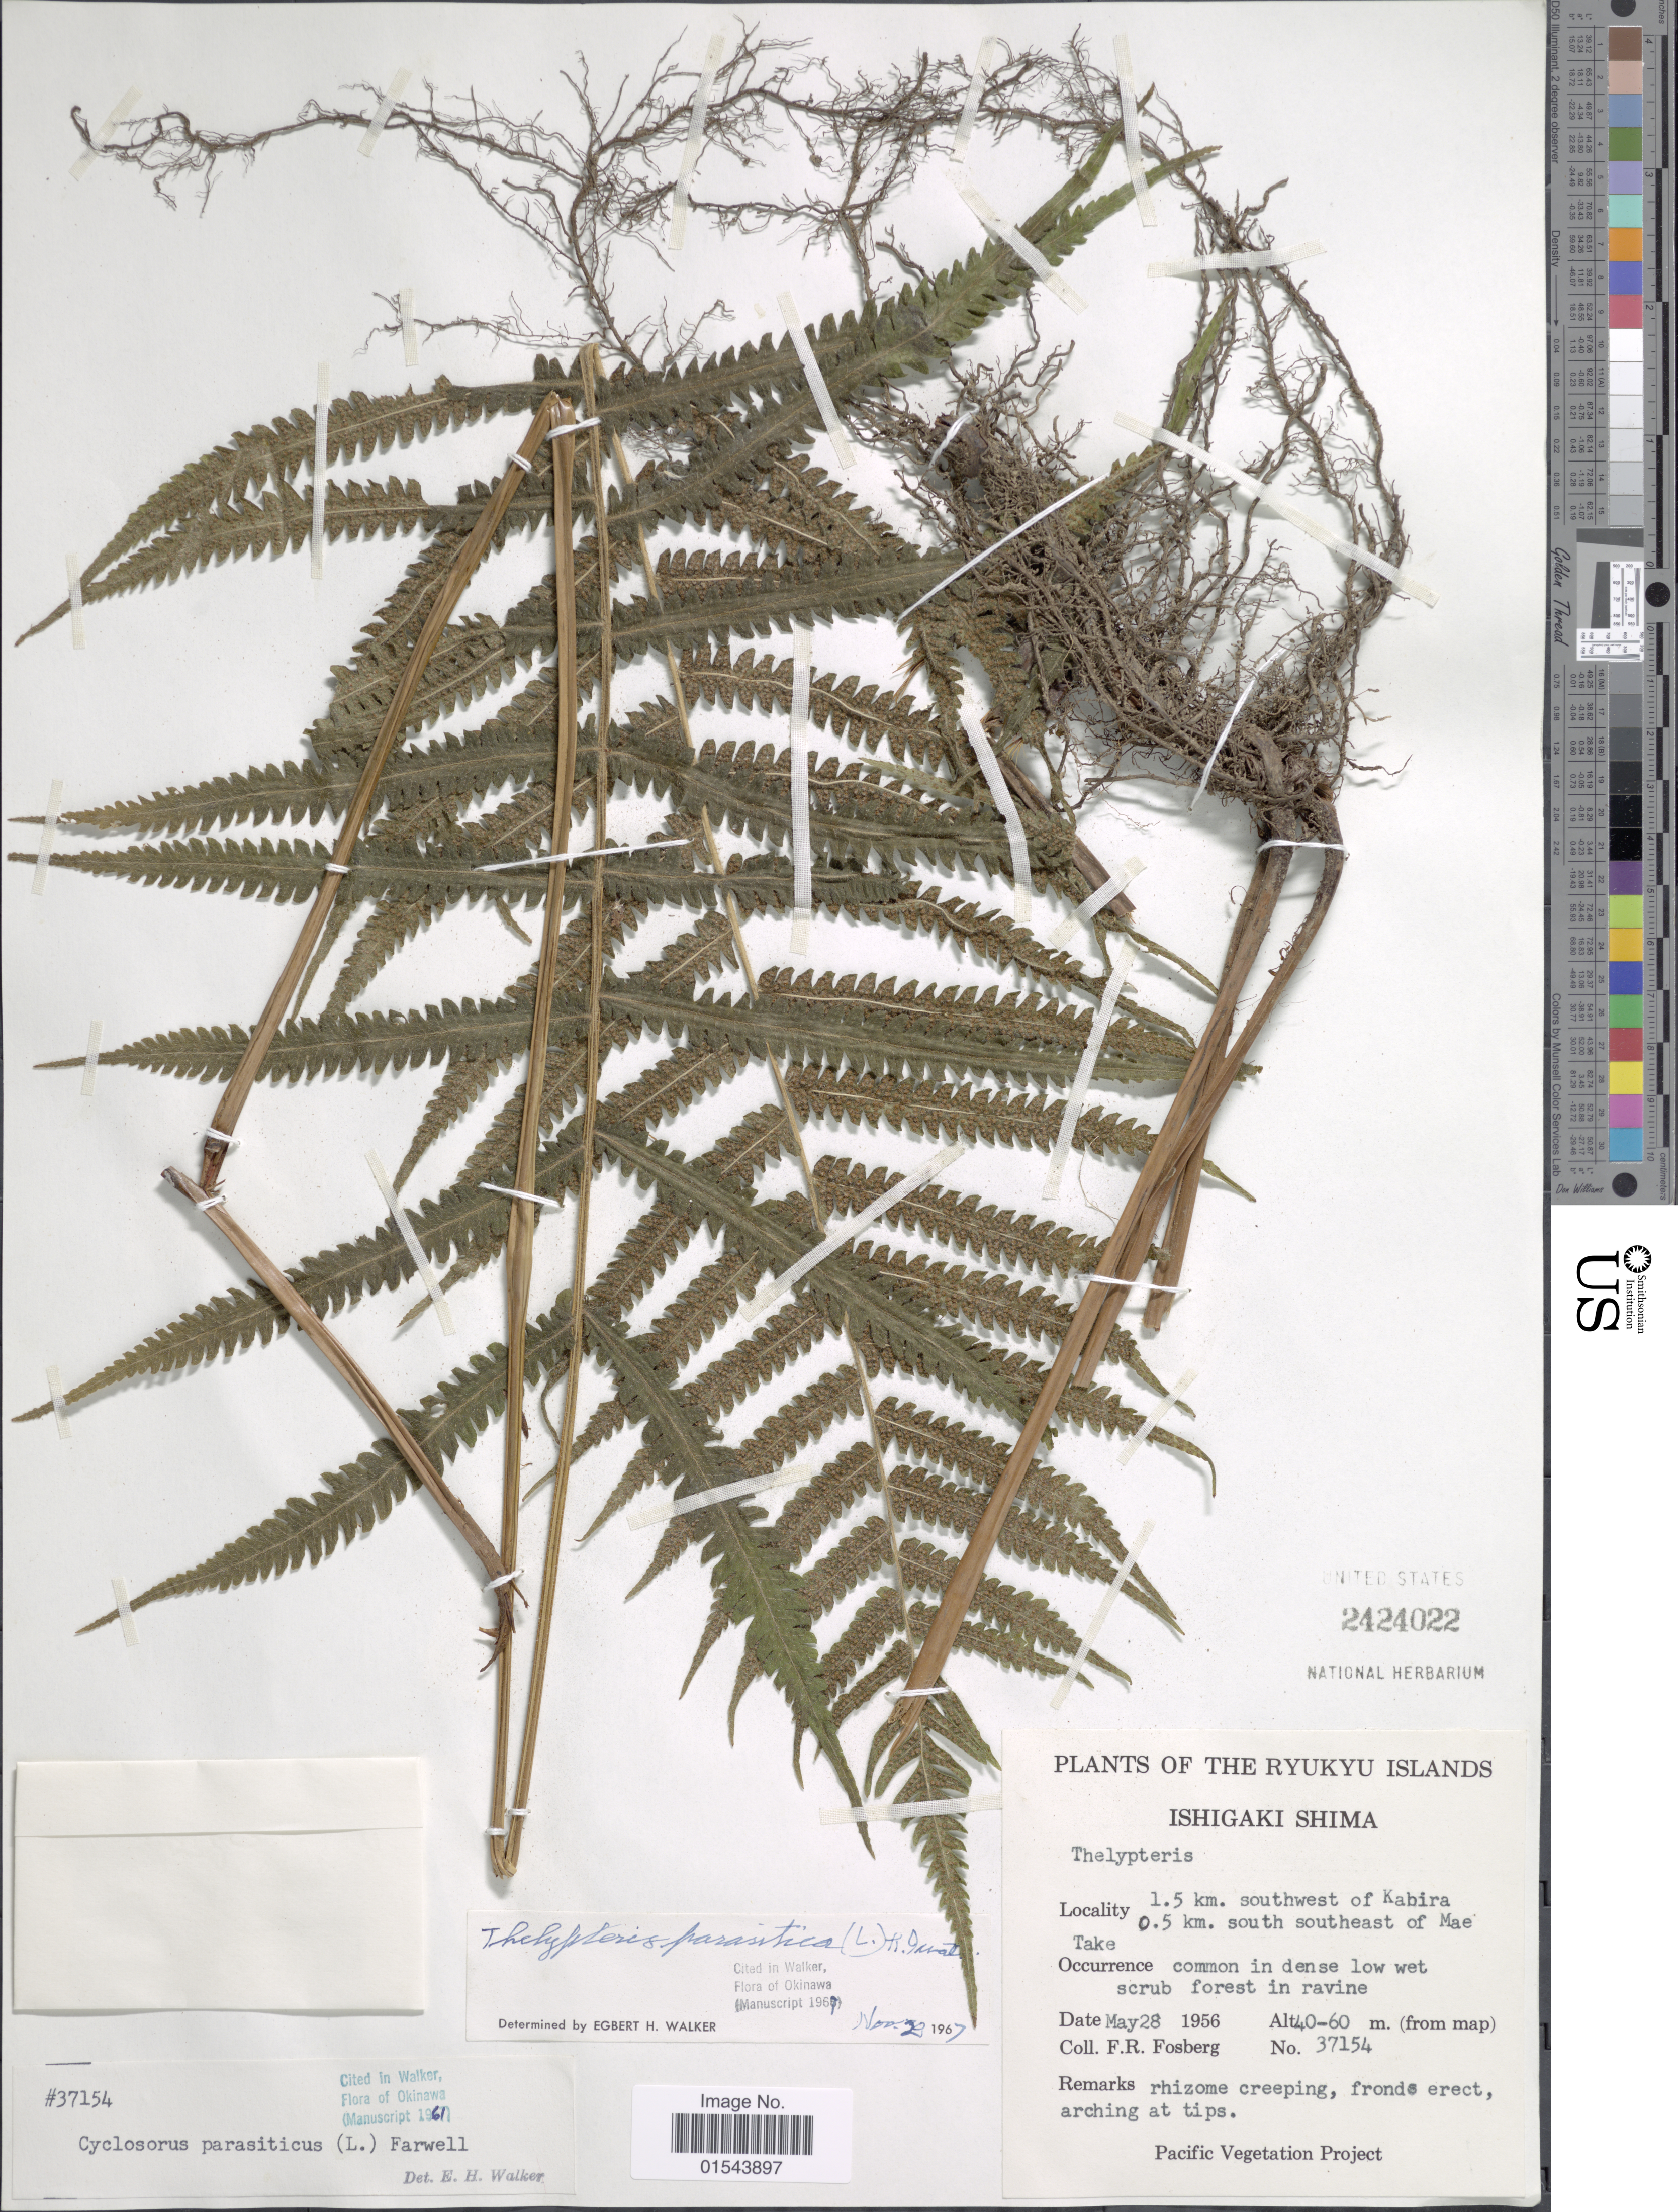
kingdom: Plantae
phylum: Tracheophyta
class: Polypodiopsida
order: Polypodiales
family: Thelypteridaceae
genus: Christella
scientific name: Christella parasitica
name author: (L.) H. Lév.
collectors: F. R. Fosberg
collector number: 37154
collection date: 1956-05-28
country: Japan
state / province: Okinawa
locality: Plants of Ryukyu Islands. Ishigaki Shima. 1.5 km southwest of Kabira 0.5 km southwest of Mae.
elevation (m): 40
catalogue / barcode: US 2424022